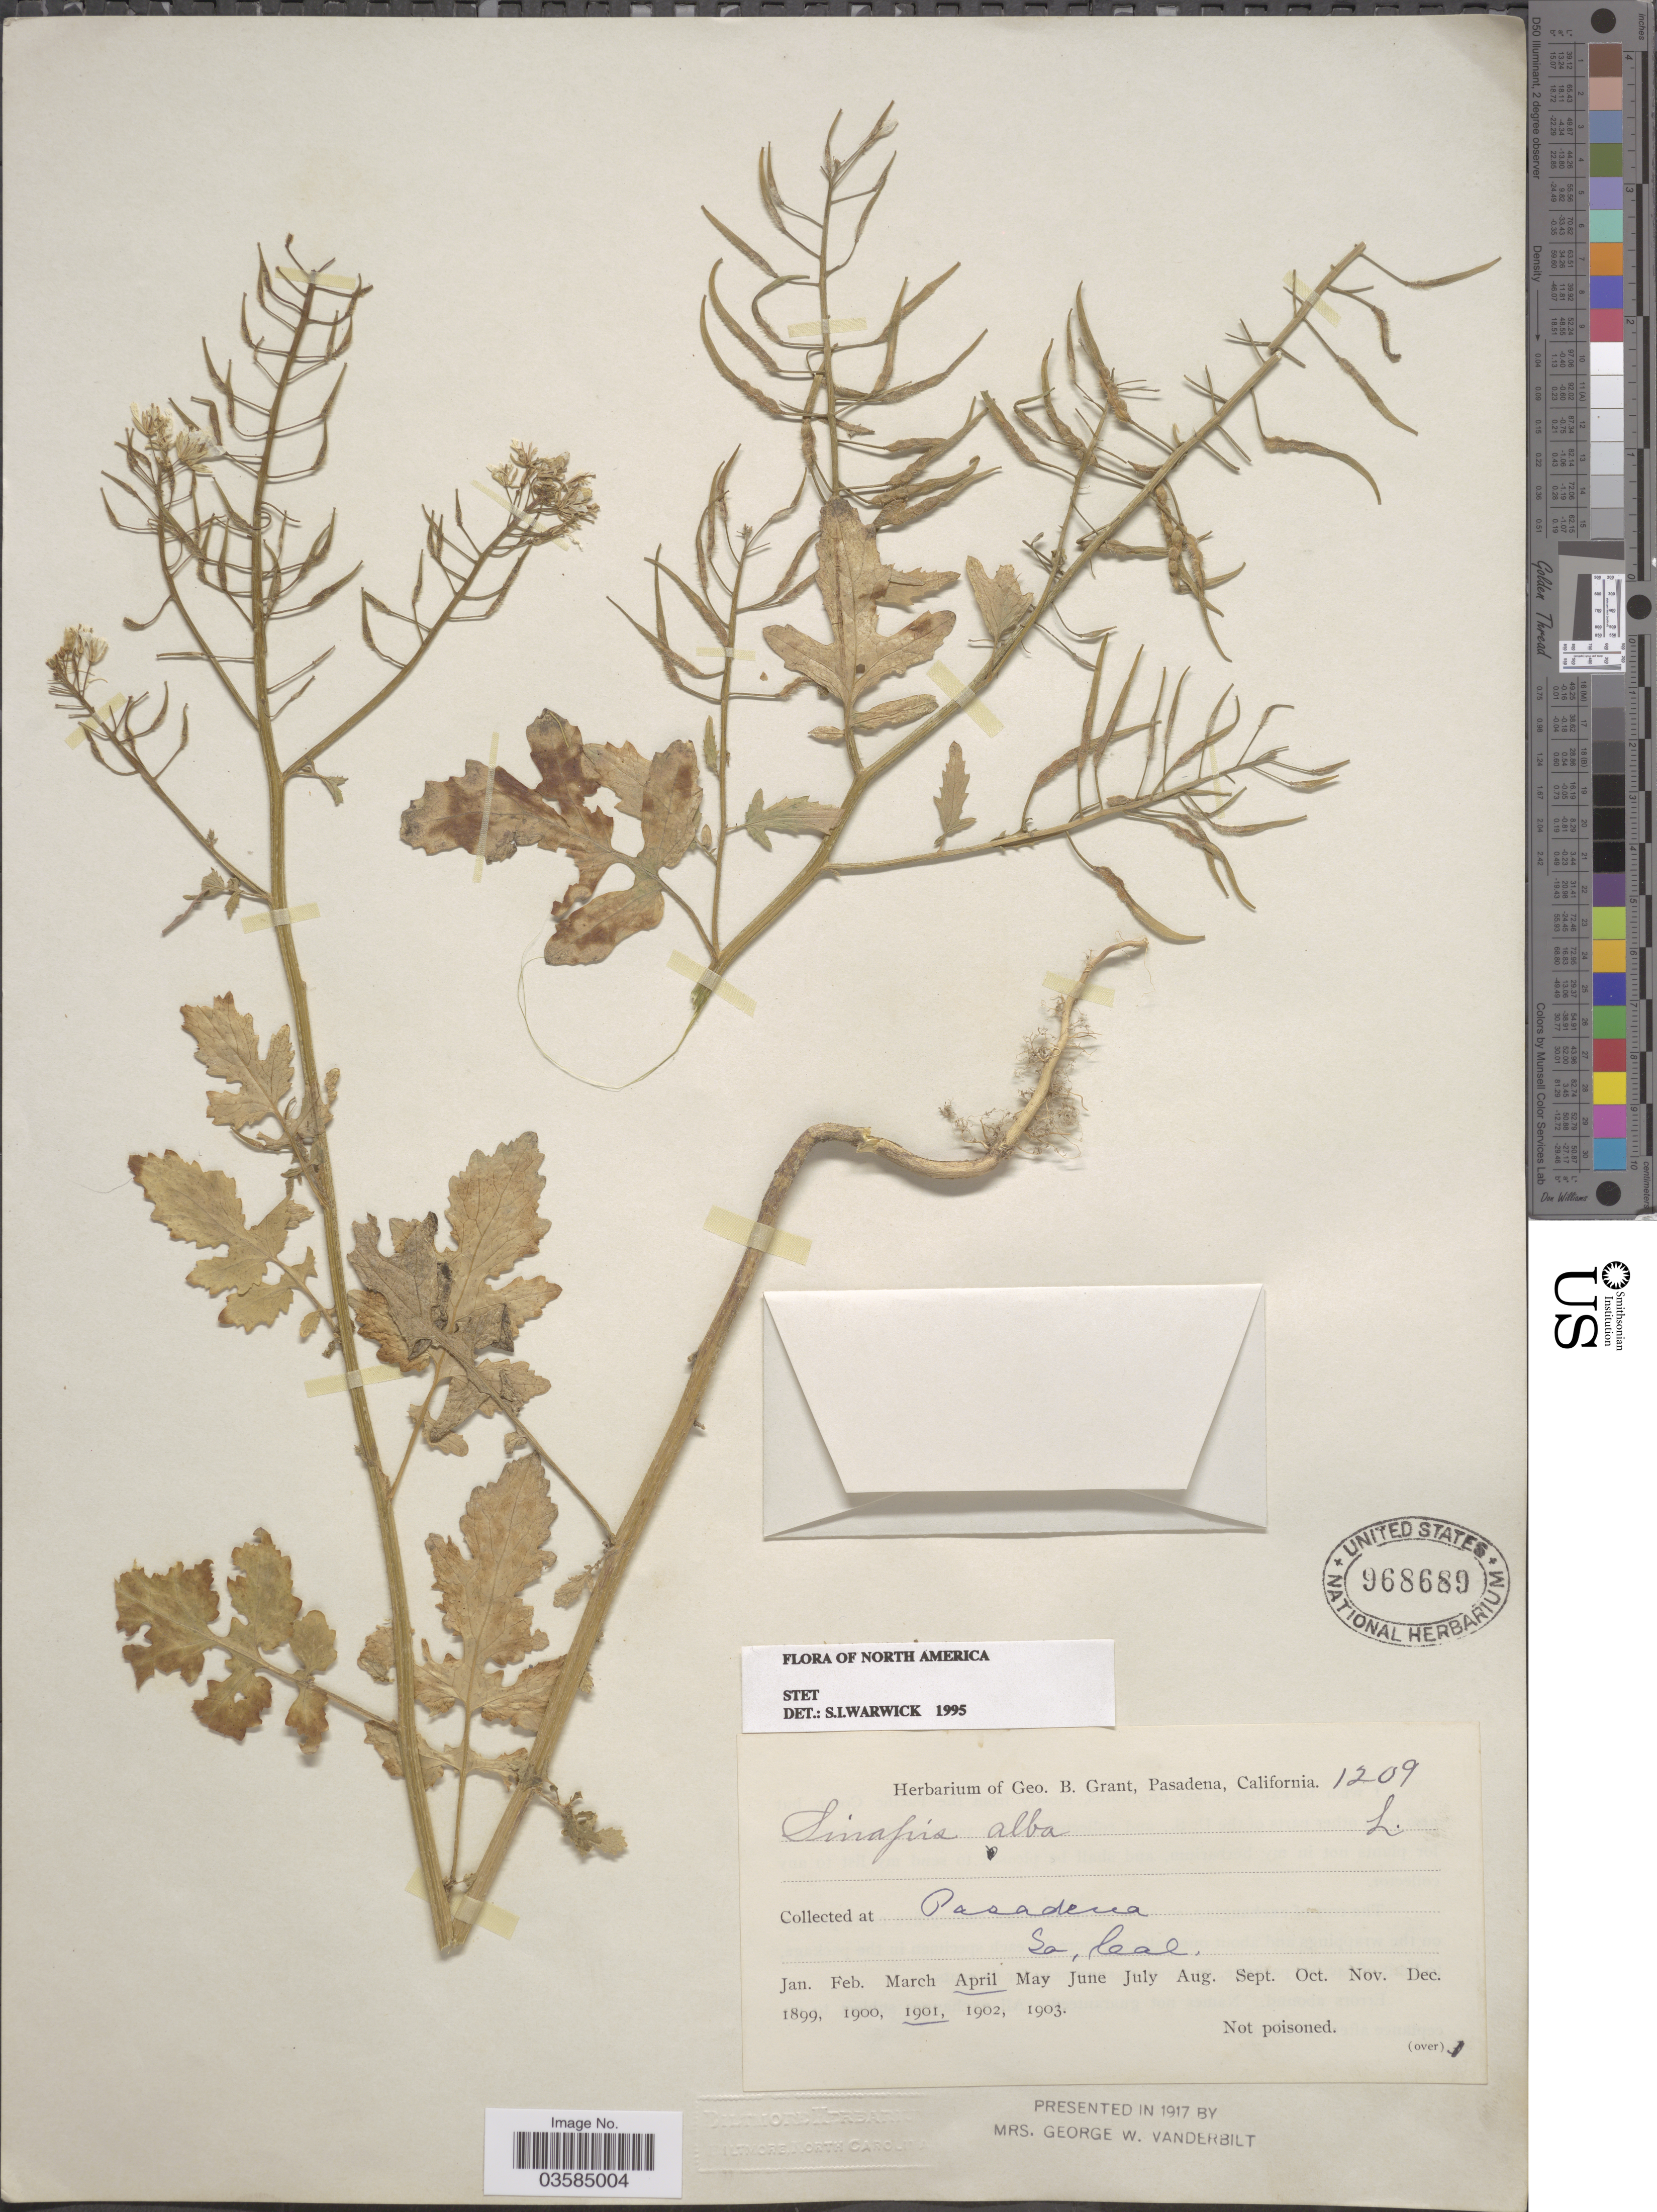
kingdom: Plantae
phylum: Tracheophyta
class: Magnoliopsida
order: Brassicales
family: Brassicaceae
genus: Brassica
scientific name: Brassica hirta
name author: Moench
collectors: ex herb. Geo. B. Grant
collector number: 1209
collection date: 1901-04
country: United States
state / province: California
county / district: Los Angeles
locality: Pasadena.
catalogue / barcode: US 968689